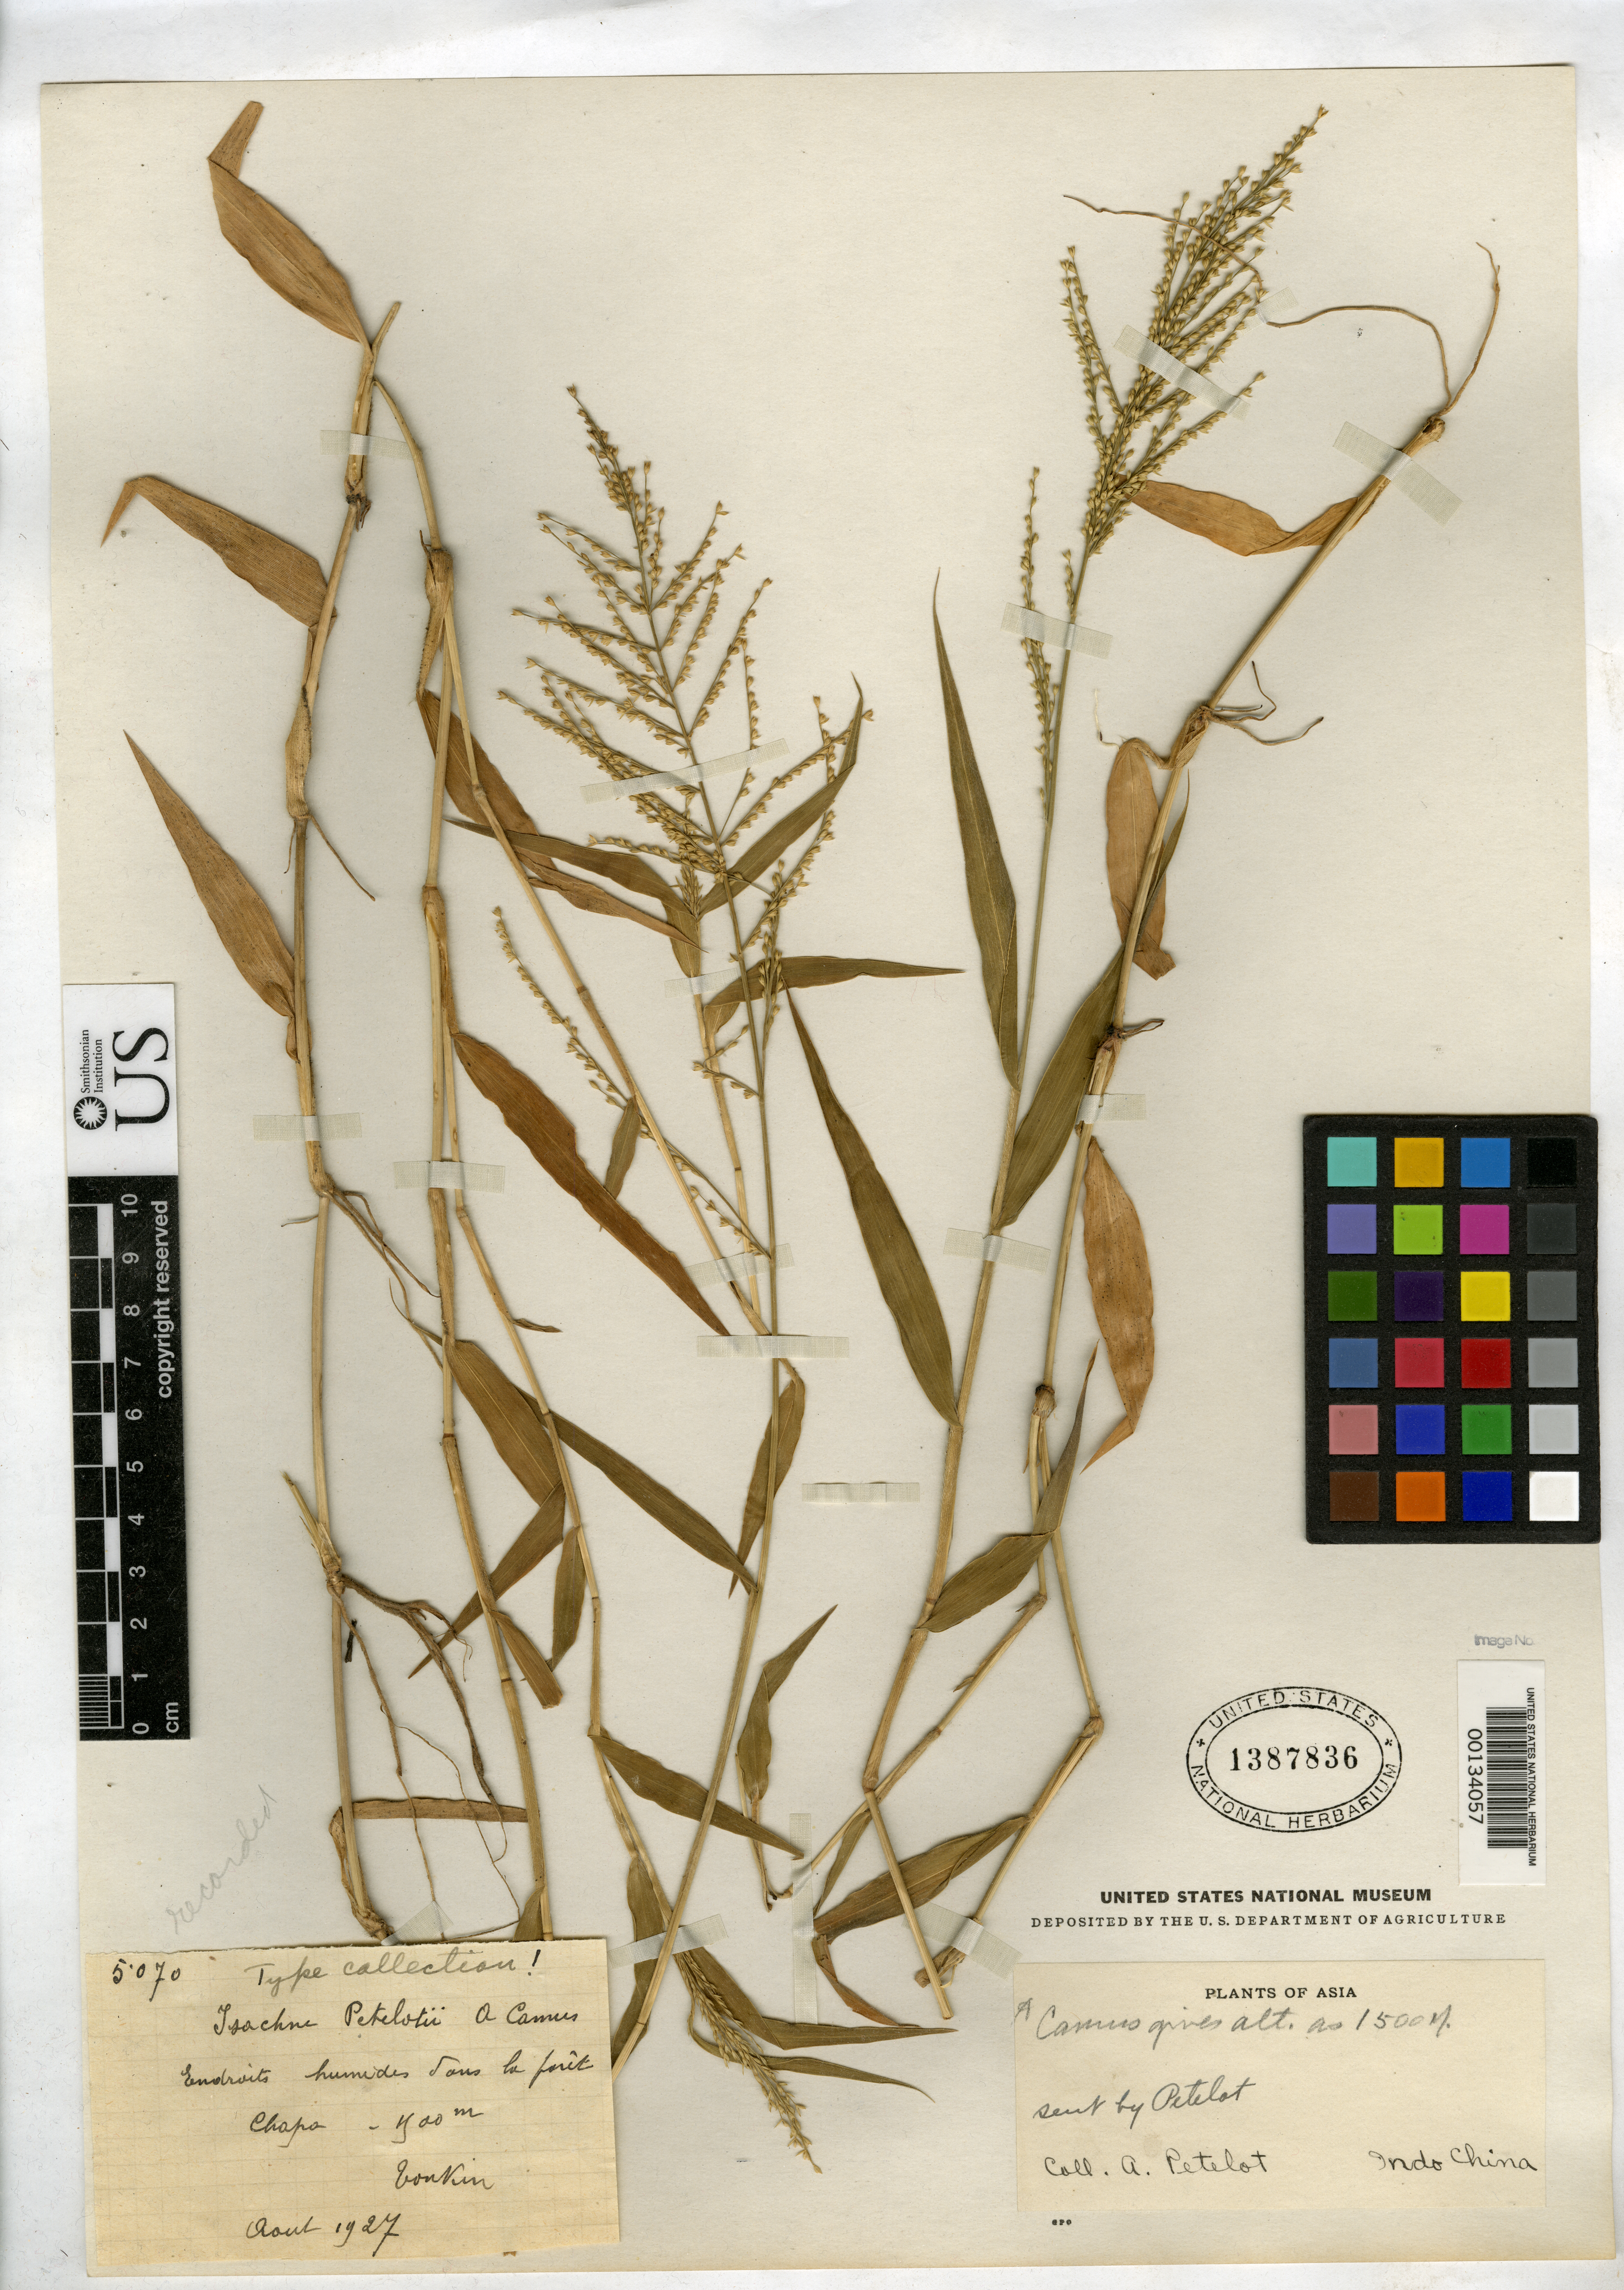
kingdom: Plantae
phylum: Tracheophyta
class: Liliopsida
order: Poales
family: Poaceae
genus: Isachne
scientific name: Isachne petelotii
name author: A. Camus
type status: Isotype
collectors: A. Petelot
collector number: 5070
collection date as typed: Aug 1927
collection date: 1927-08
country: Vietnam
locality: Chapa, Tonkin; alt. 1500m.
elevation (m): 1500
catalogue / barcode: US 1387836